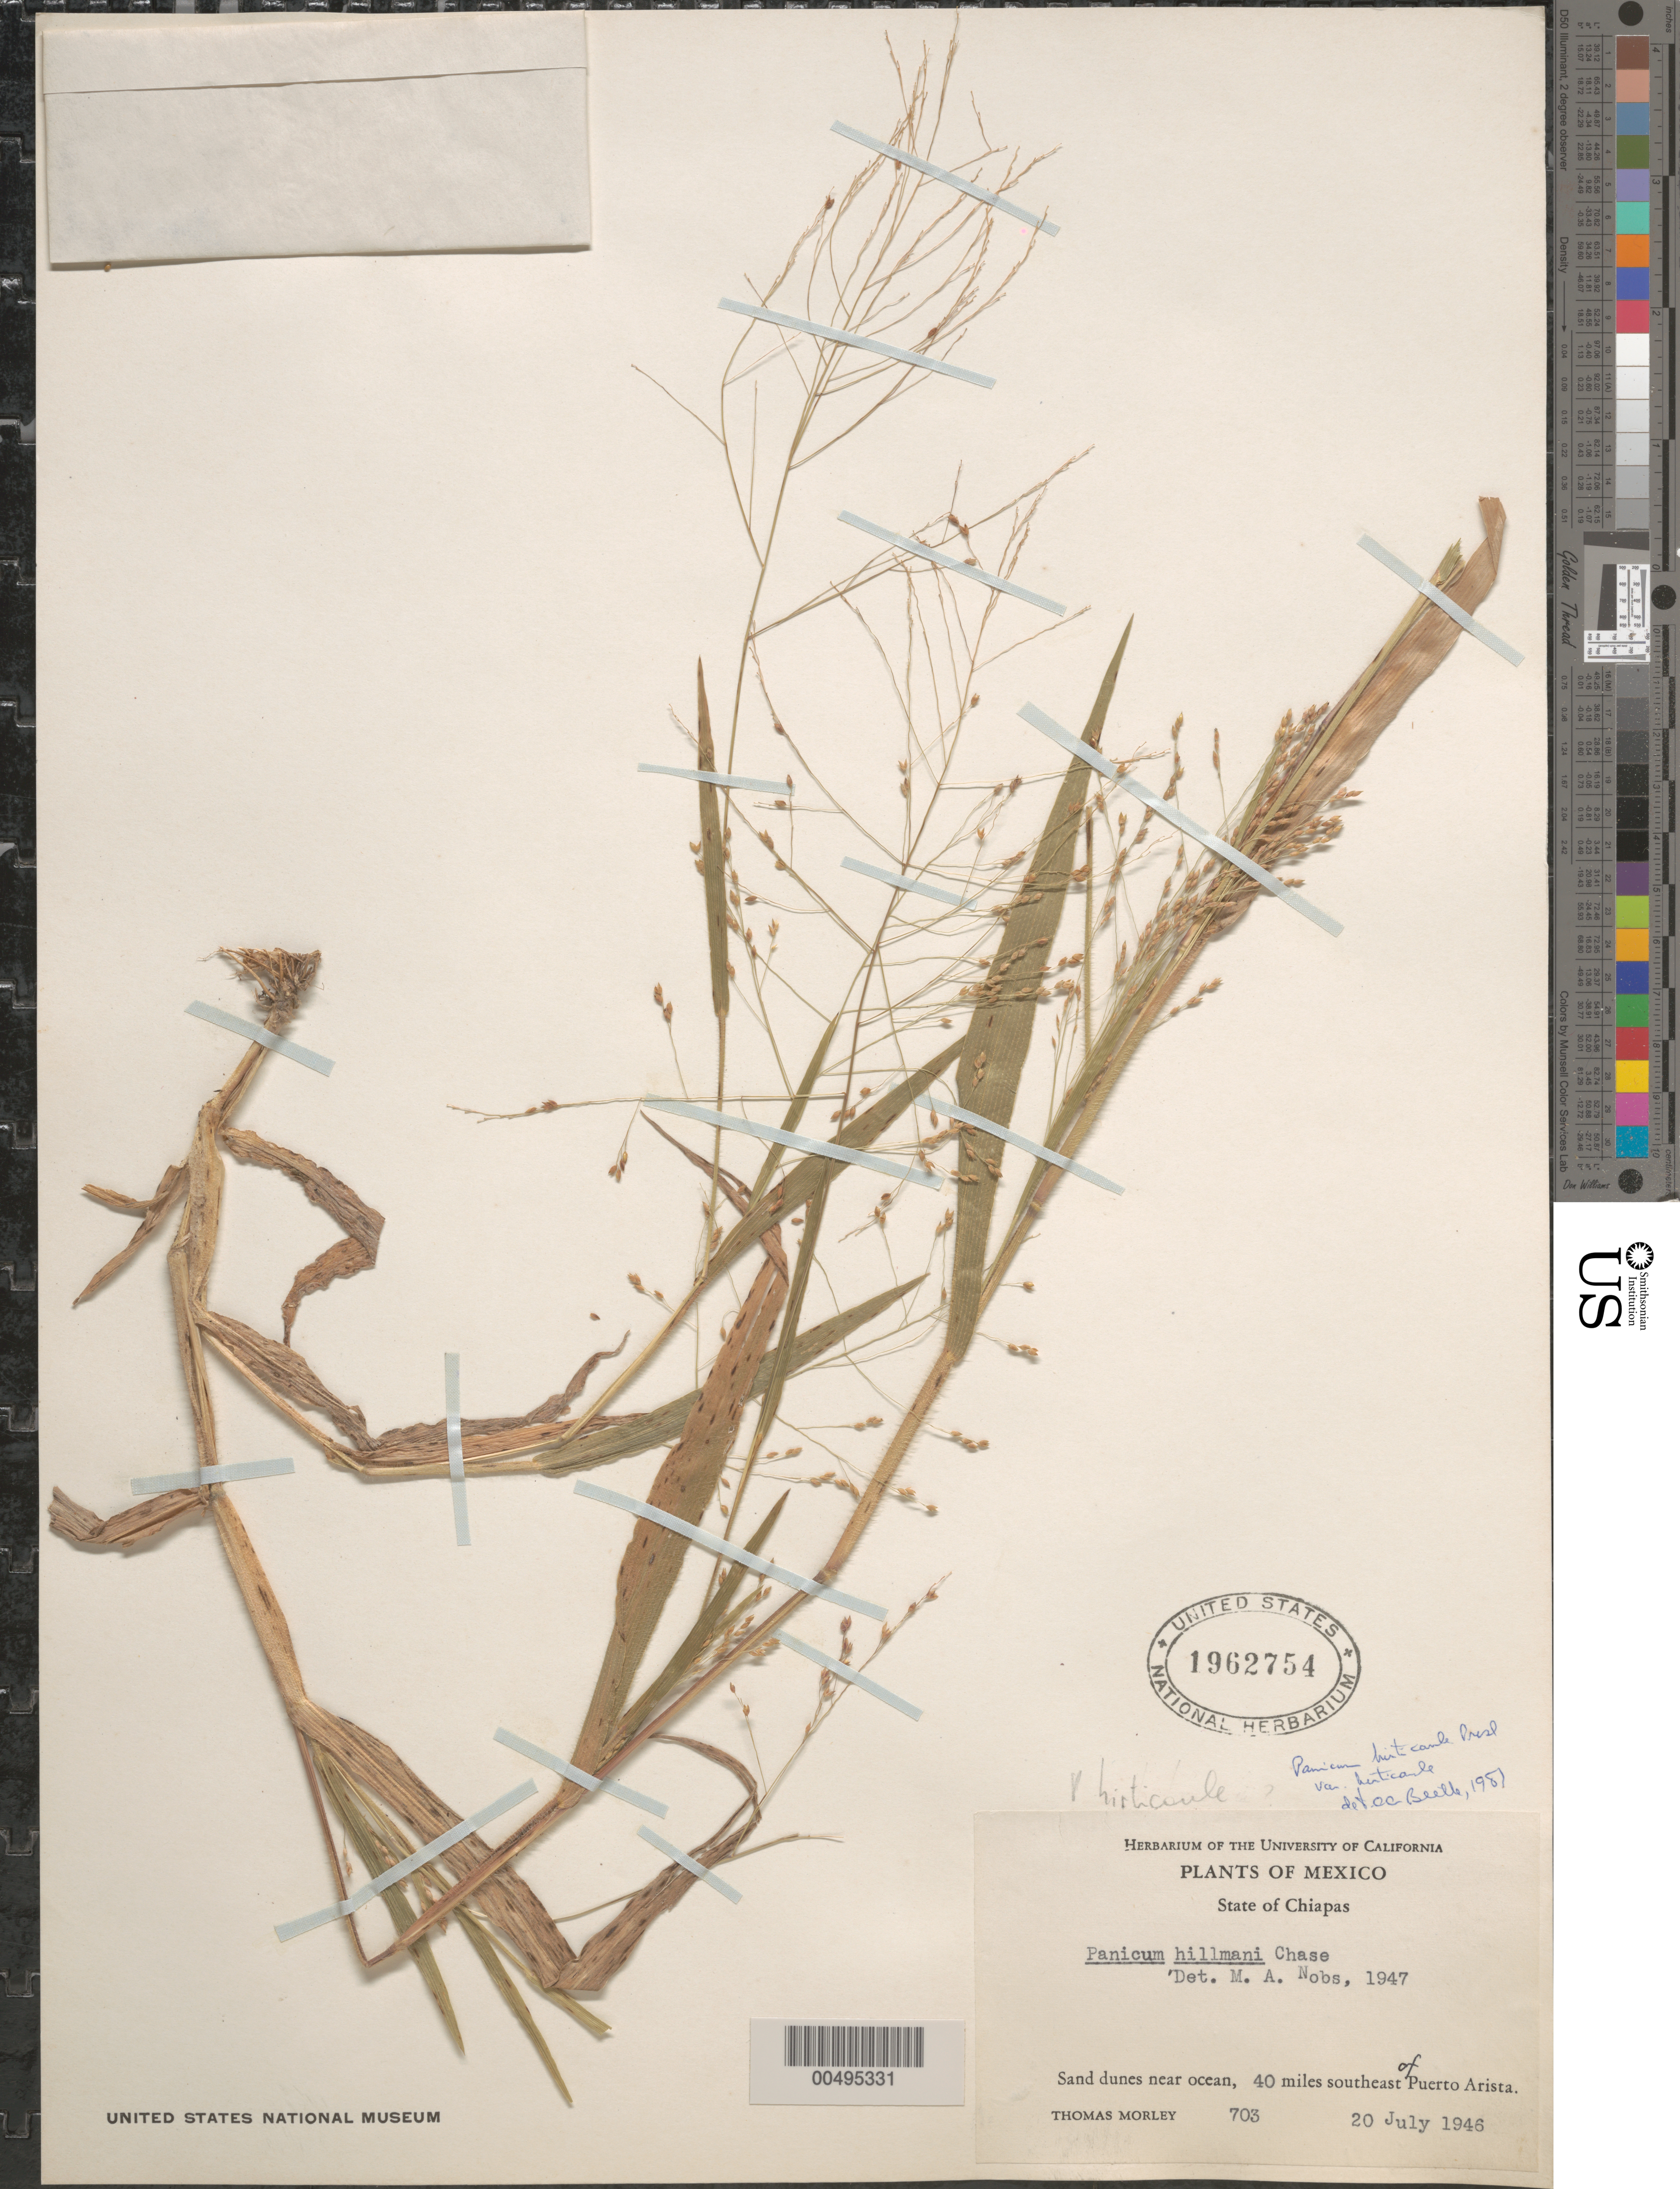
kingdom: Plantae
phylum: Tracheophyta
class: Liliopsida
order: Poales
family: Poaceae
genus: Panicum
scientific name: Panicum hirticaule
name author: J. Presl in C. Presl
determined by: Beetle, Alan A.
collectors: T. Morley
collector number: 703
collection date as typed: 20 Jul 1946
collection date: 1946-07-20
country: Mexico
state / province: Chiapas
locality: Near ocean, 40 mi SE of Puerto Arista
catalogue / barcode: US 1962754